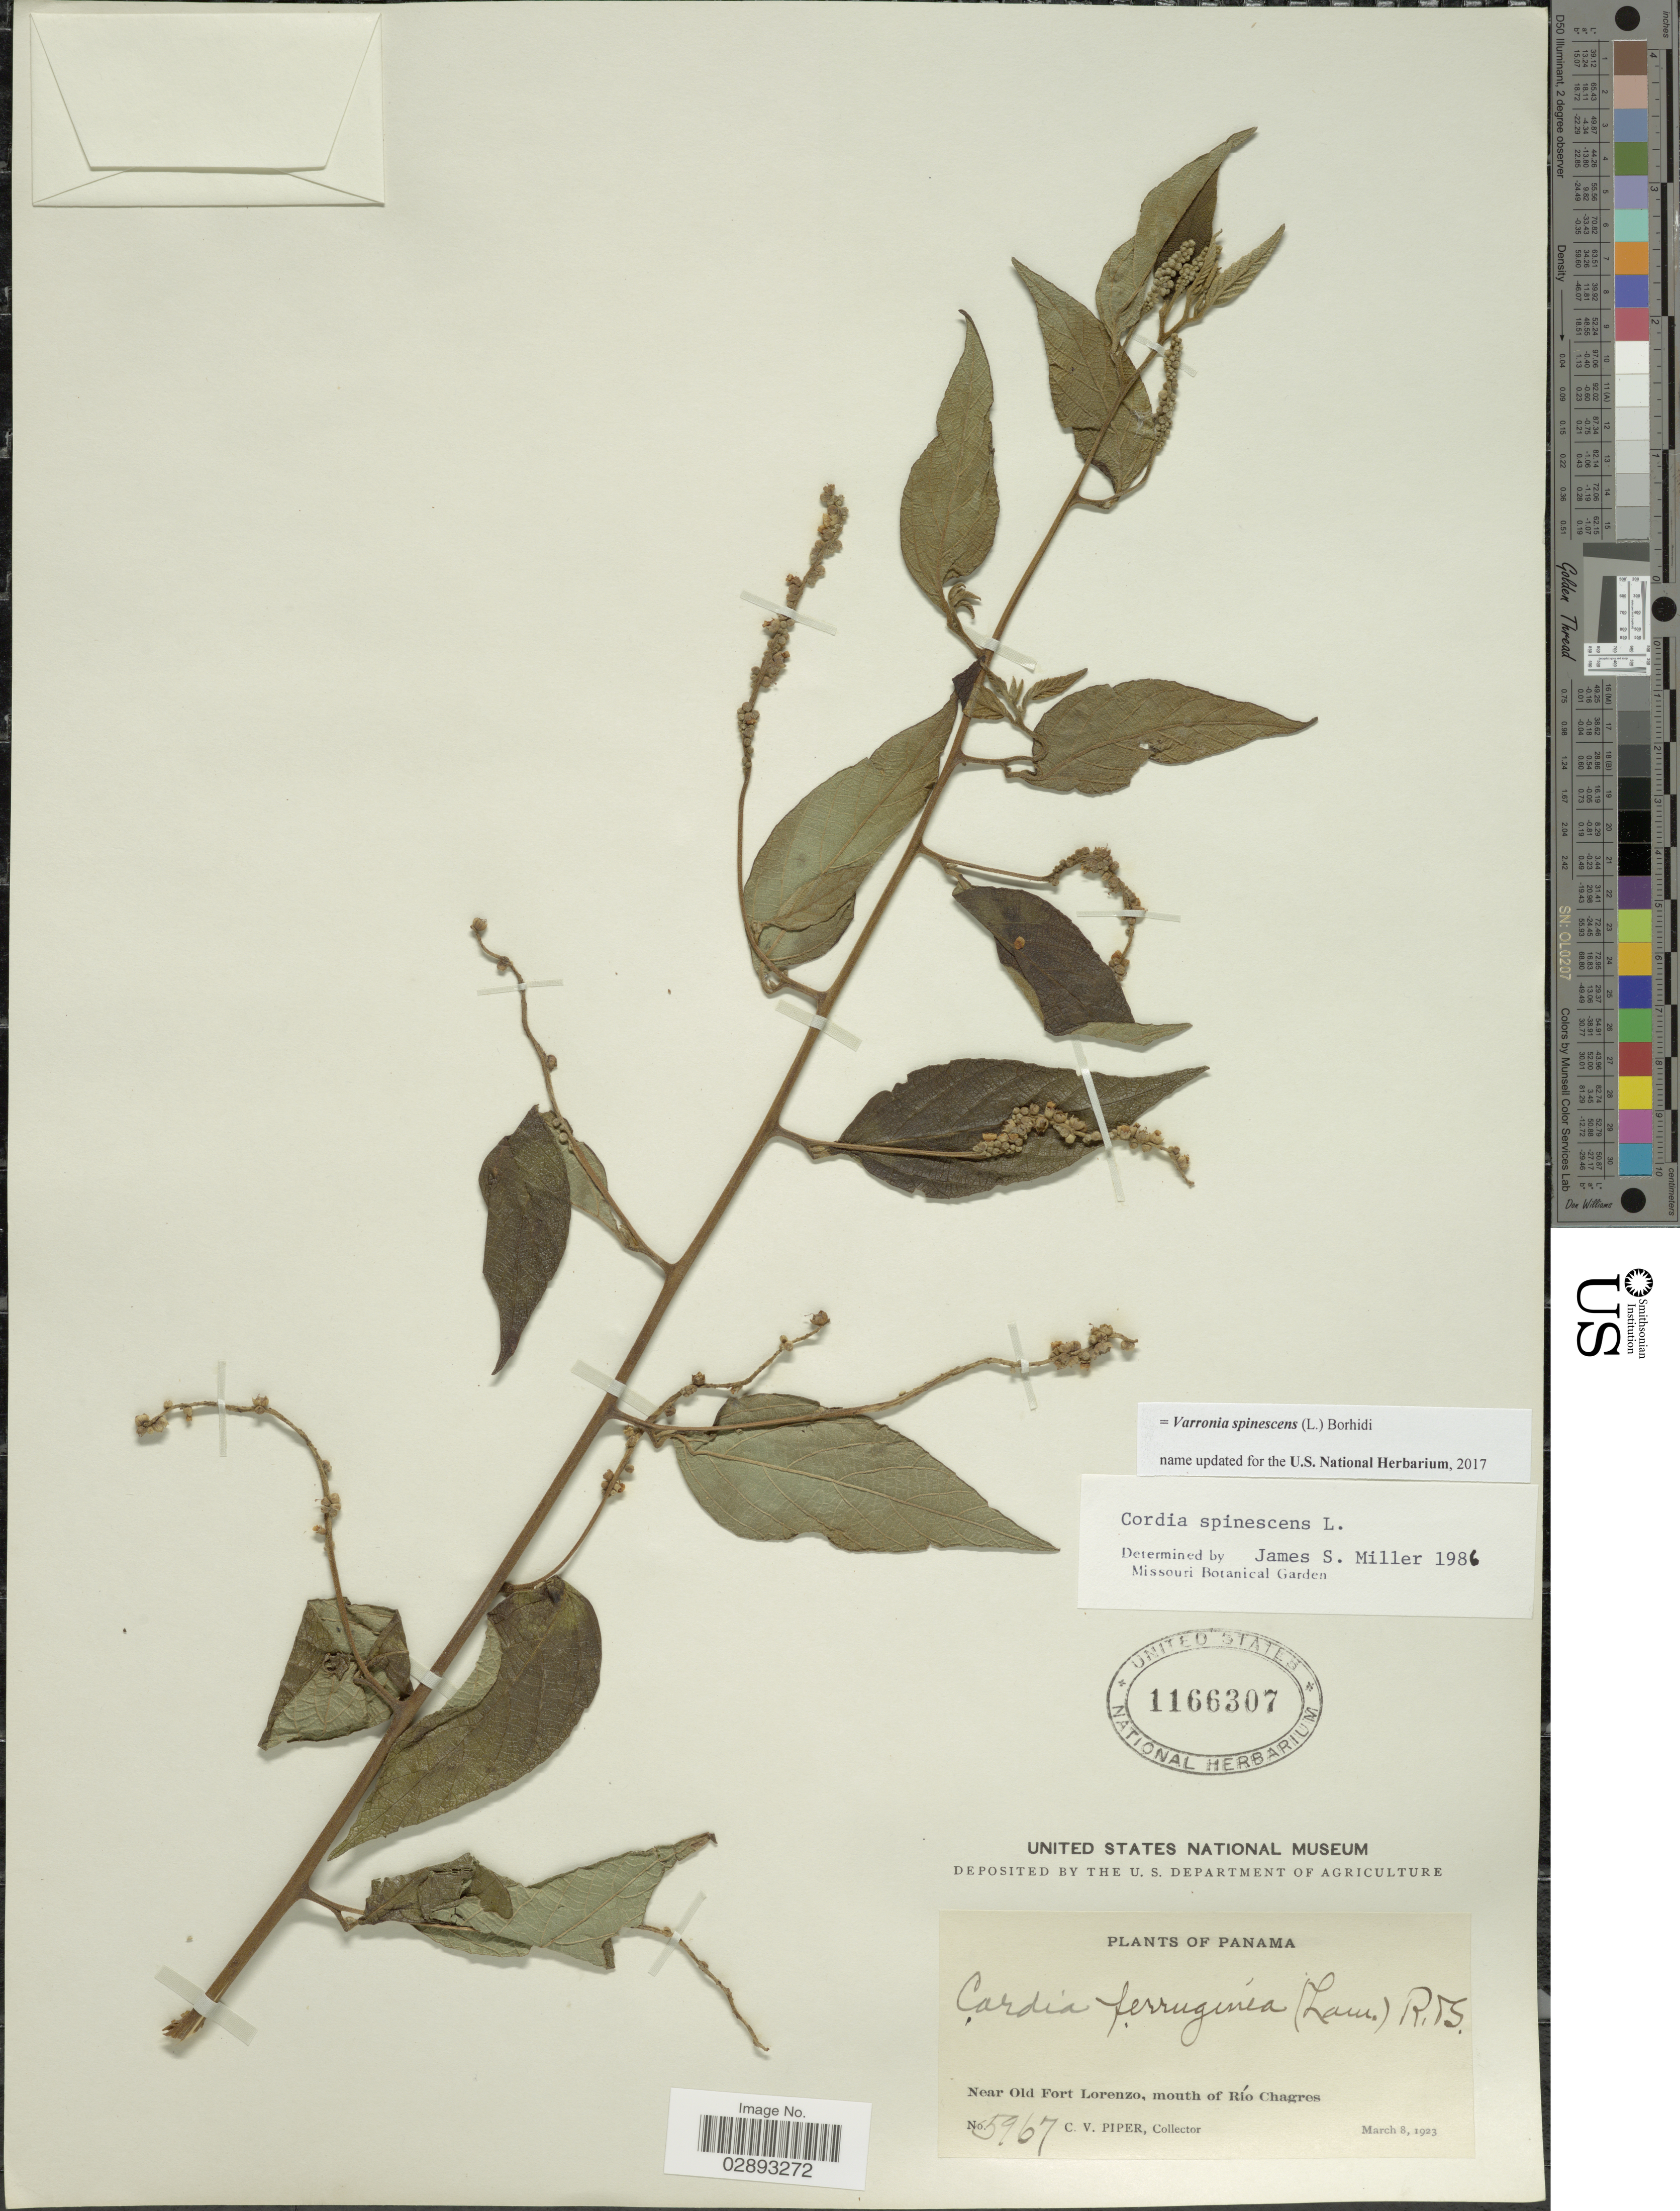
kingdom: Plantae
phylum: Tracheophyta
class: Magnoliopsida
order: Boraginales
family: Cordiaceae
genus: Varronia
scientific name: Varronia spinescens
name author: (L.) Borhidi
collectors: C. V. Piper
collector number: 5967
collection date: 1923-03-08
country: Panama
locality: Near Old Fort Lorenzo, mouth of Río Chagres.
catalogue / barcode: US 1166307